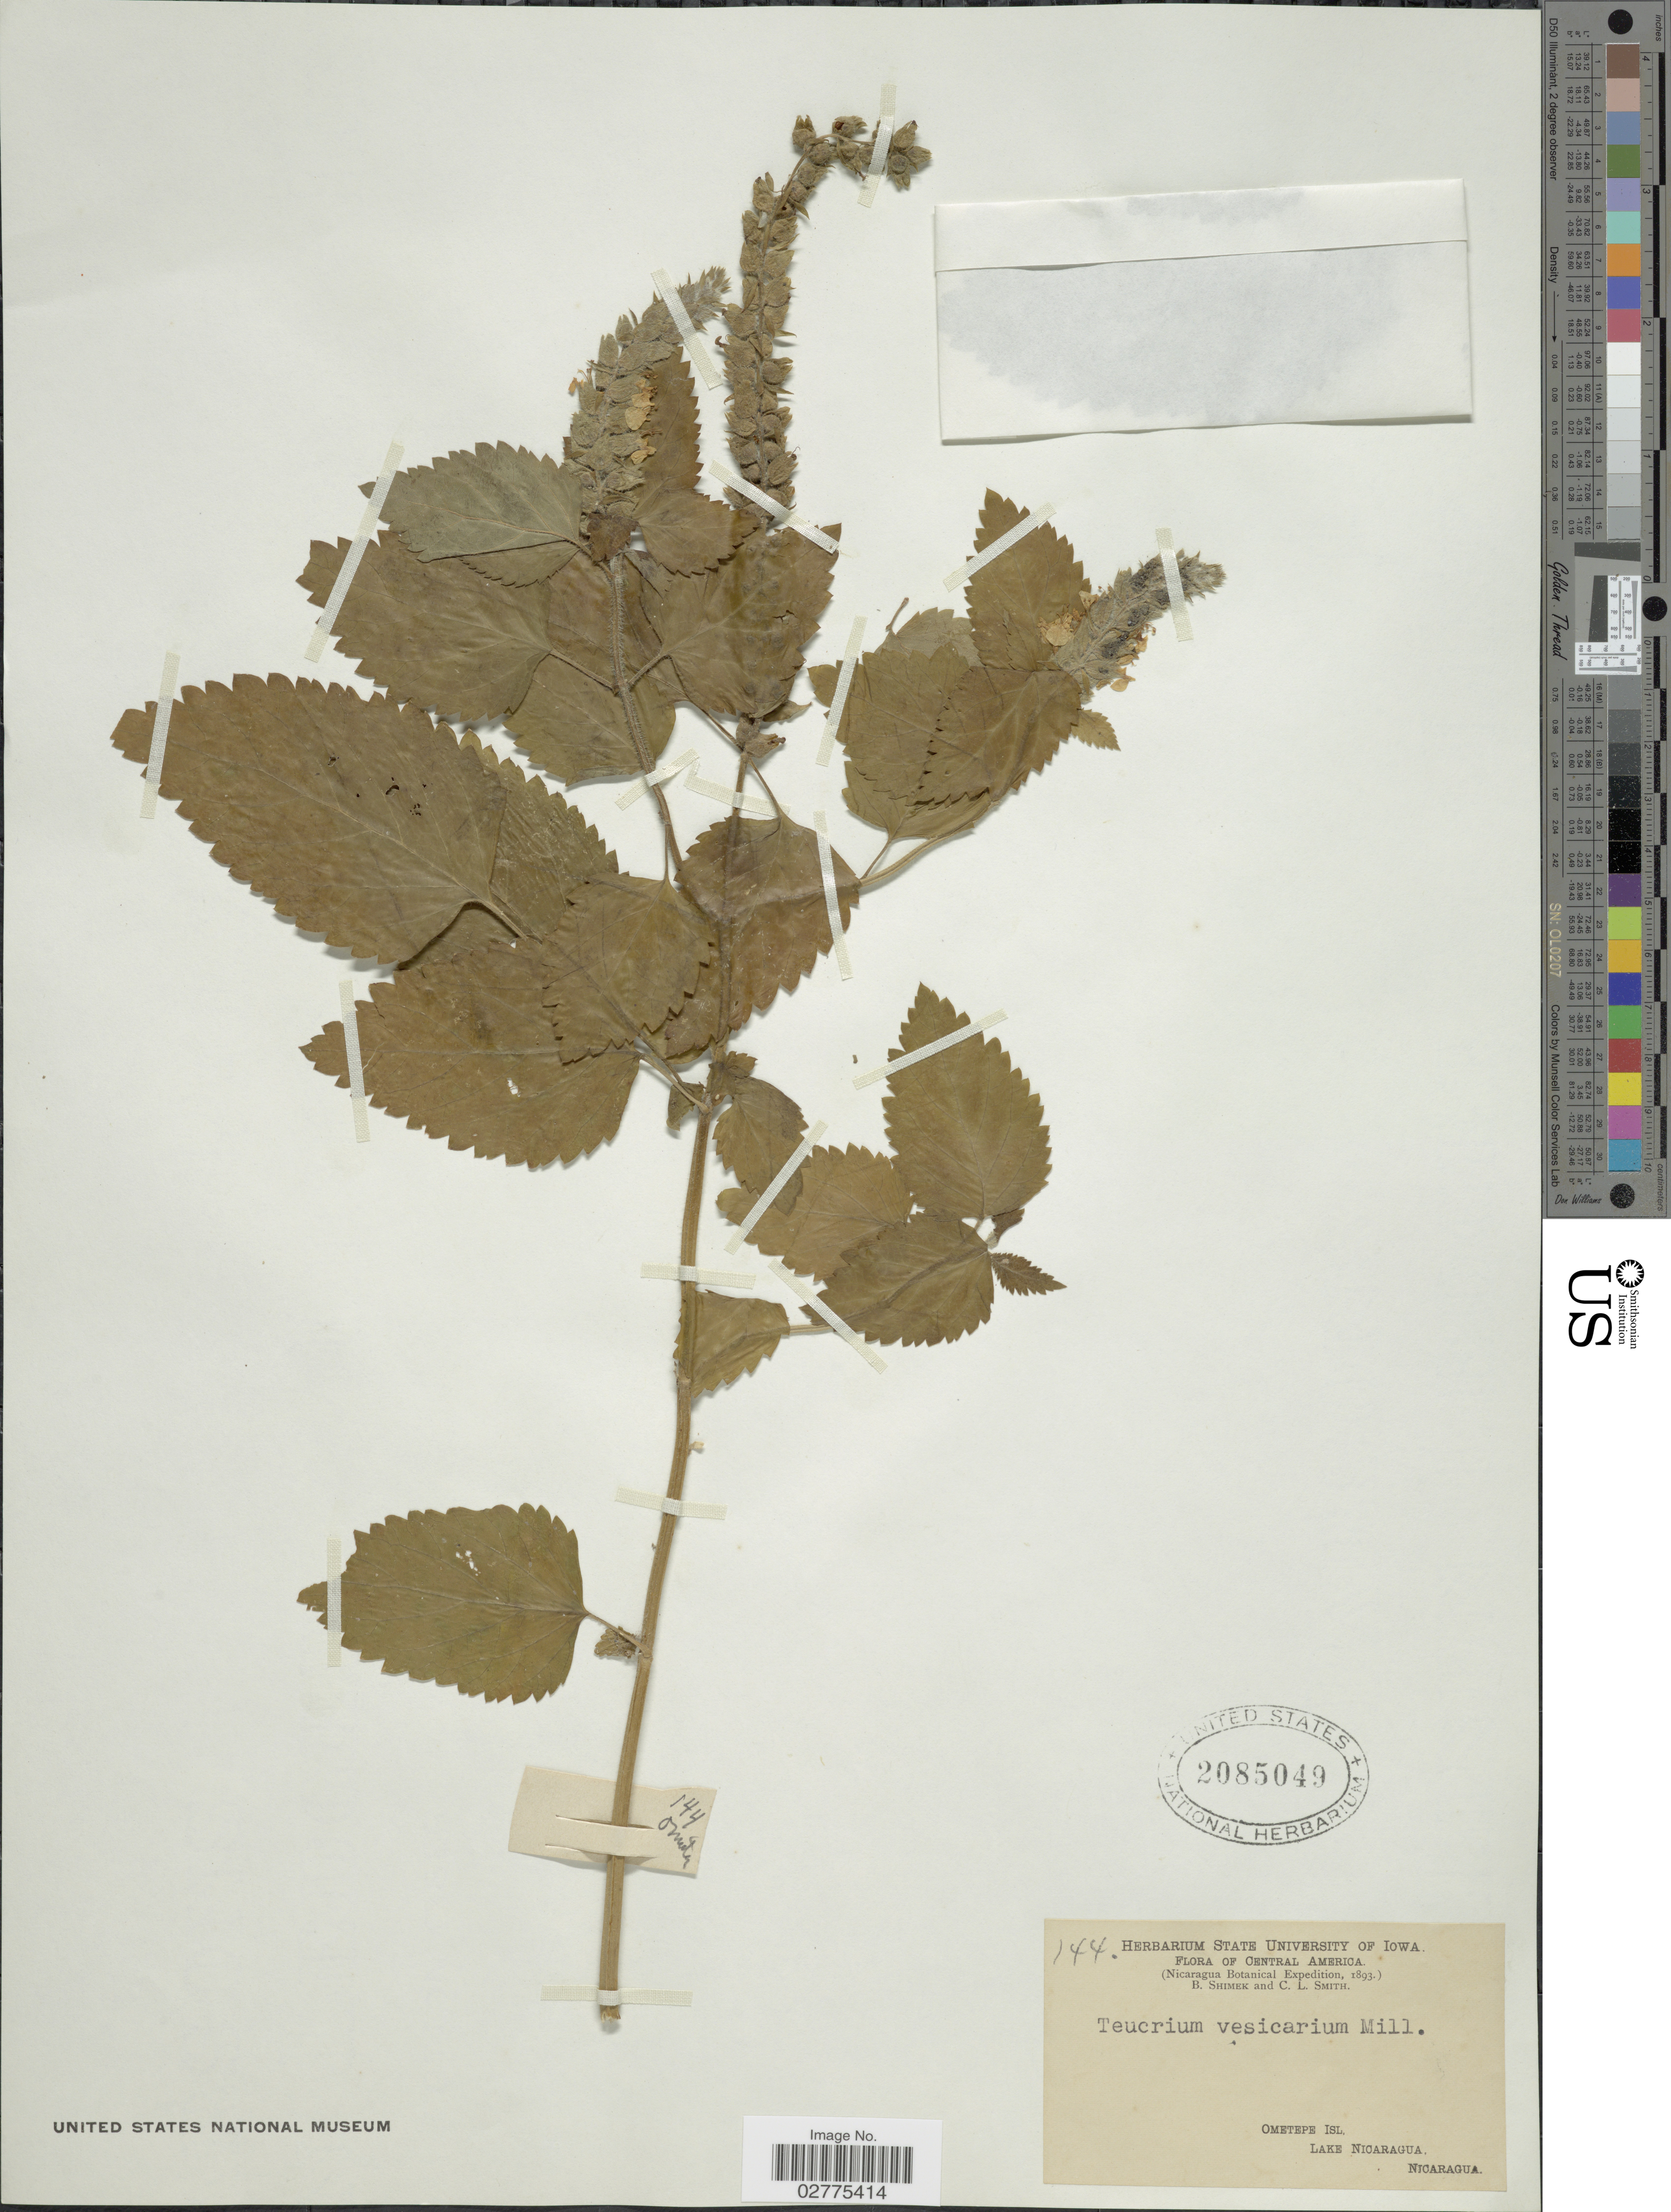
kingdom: Plantae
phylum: Tracheophyta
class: Magnoliopsida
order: Lamiales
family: Lamiaceae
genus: Teucrium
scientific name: Teucrium vesicarium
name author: Mill.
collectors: B. Shimek & C. L. Smith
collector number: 144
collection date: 1893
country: Nicaragua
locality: Ometepe Isl., Lake Nicaragua.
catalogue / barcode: US 2085049